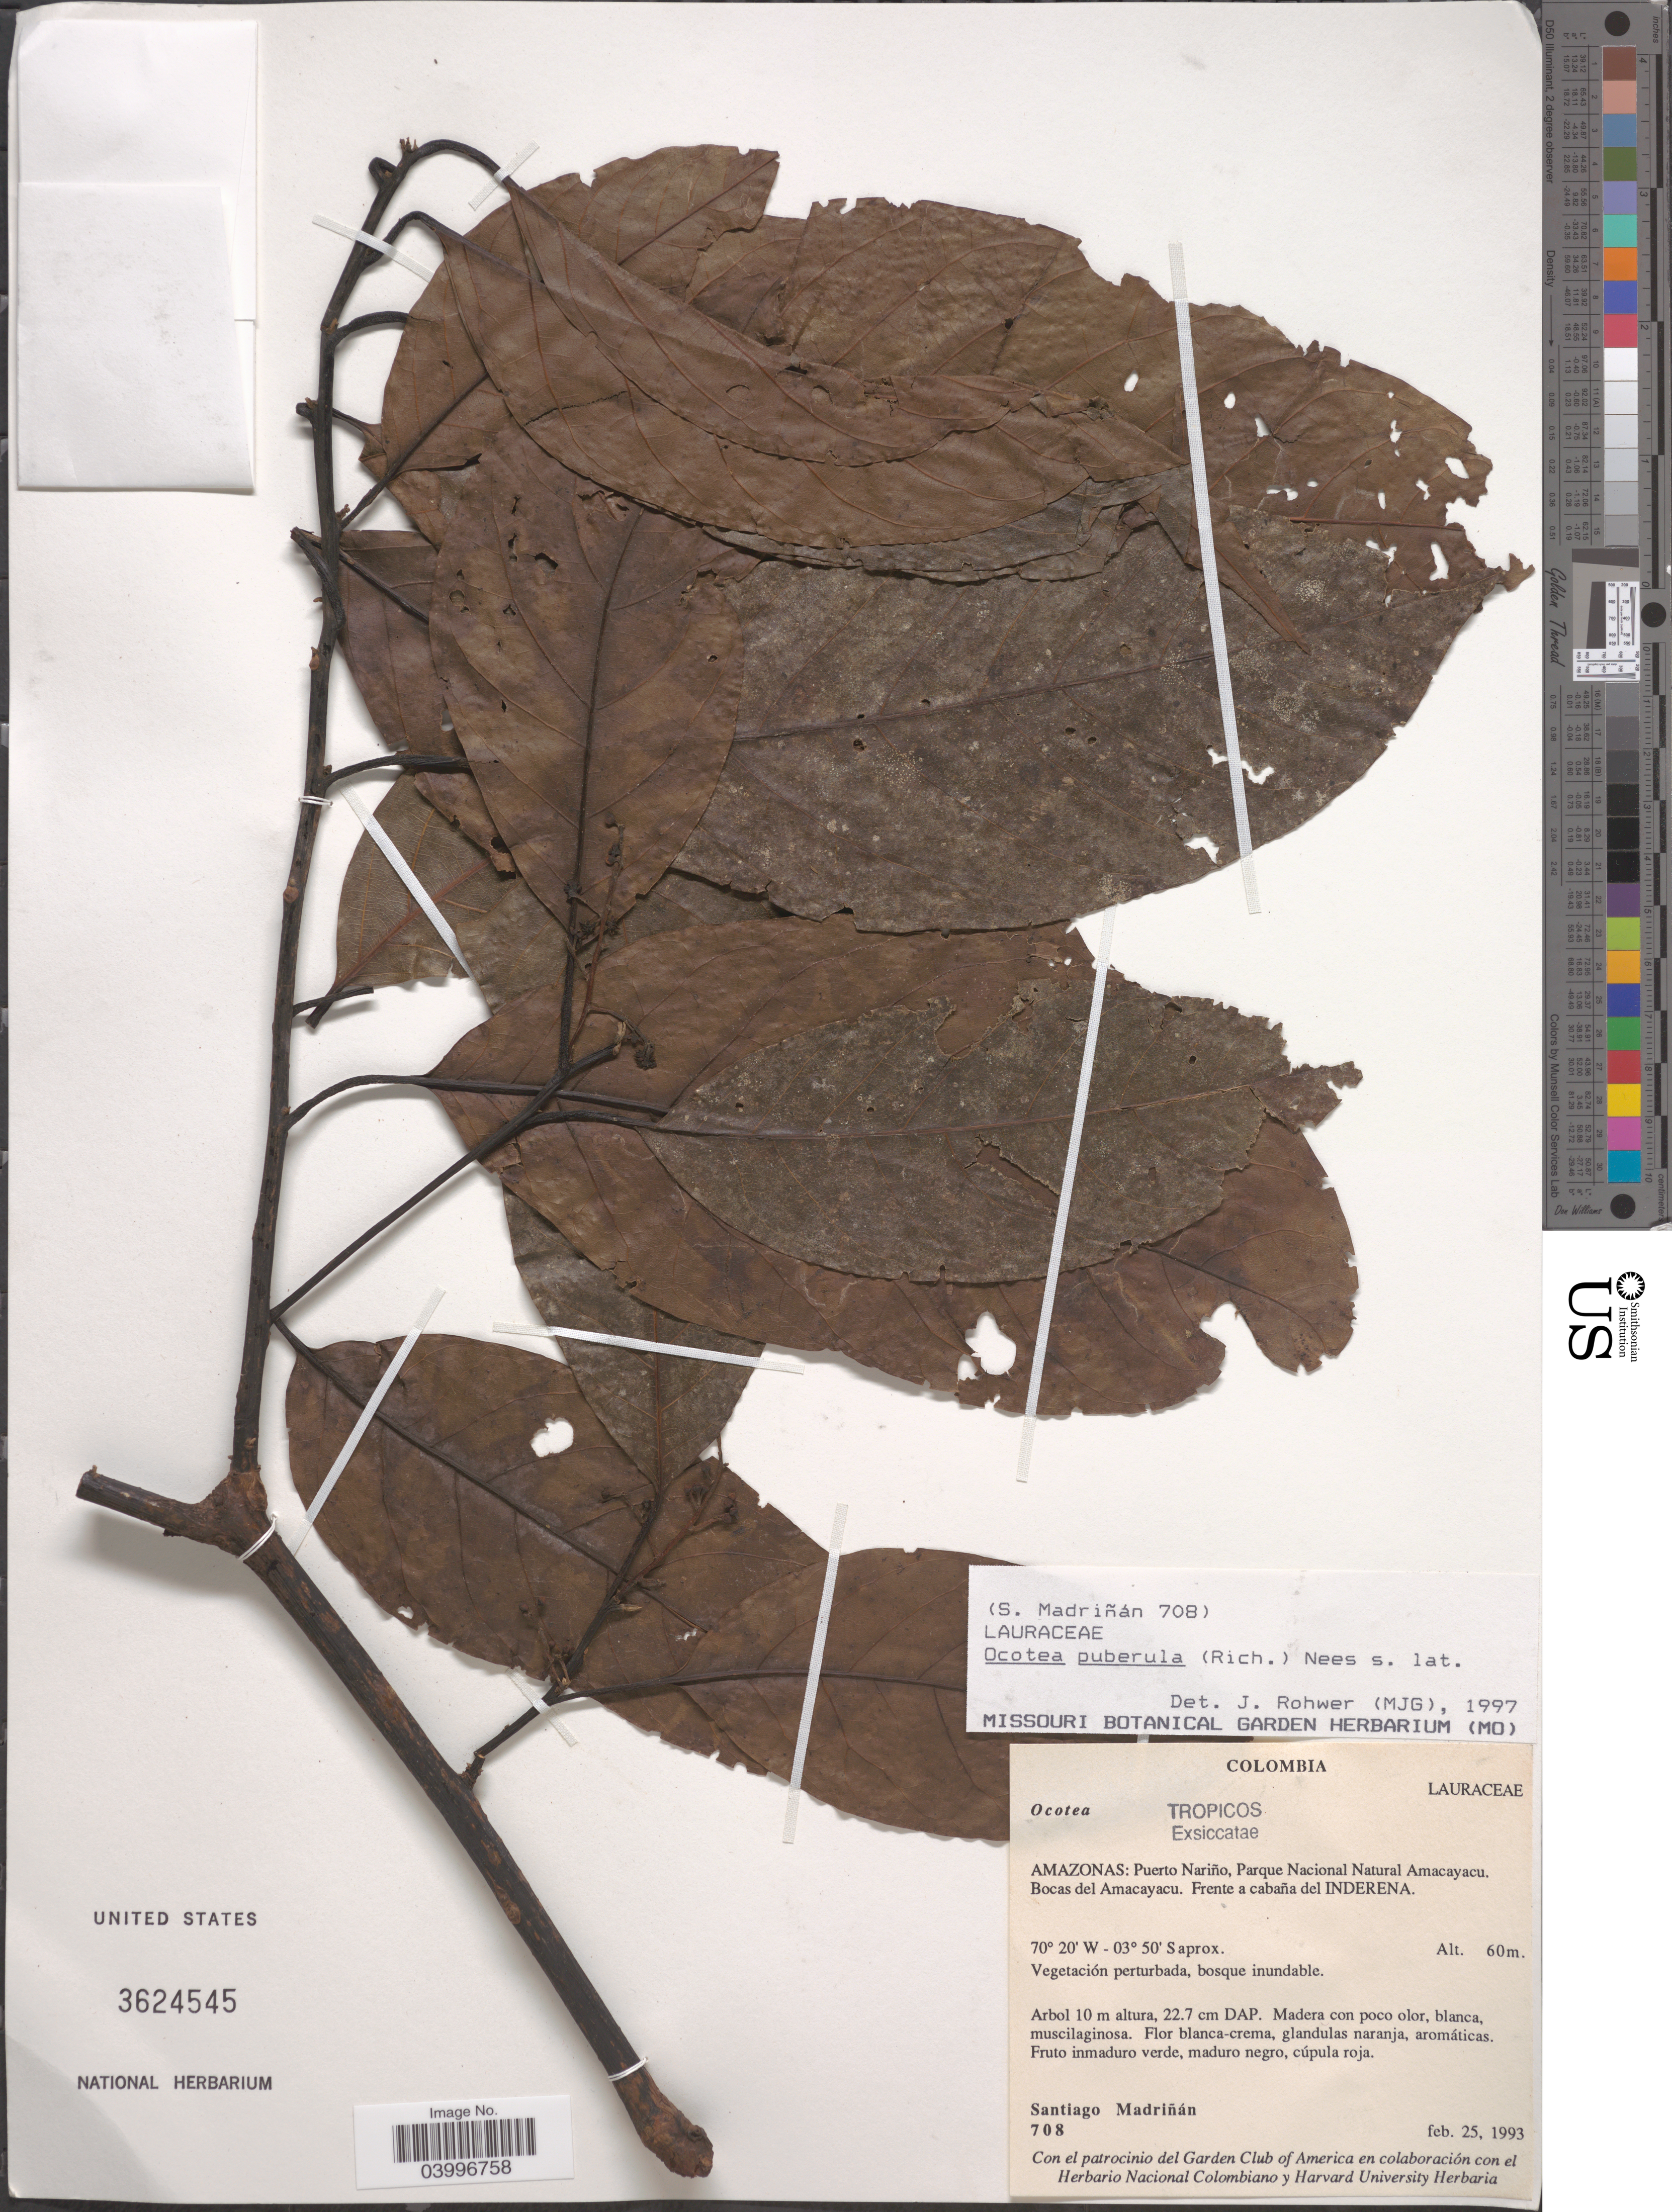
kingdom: Plantae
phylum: Tracheophyta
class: Magnoliopsida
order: Laurales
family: Lauraceae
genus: Ocotea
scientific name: Ocotea puberula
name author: (Rich.) Nees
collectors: S. Madriñán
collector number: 708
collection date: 1993-02-25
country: Colombia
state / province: Amazônas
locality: Puerto Nariño, Parque Nacional Natural Amacayacu. Bocas del Amacayacu. Frente a cabaña del Inderena.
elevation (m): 60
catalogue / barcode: US 3624545